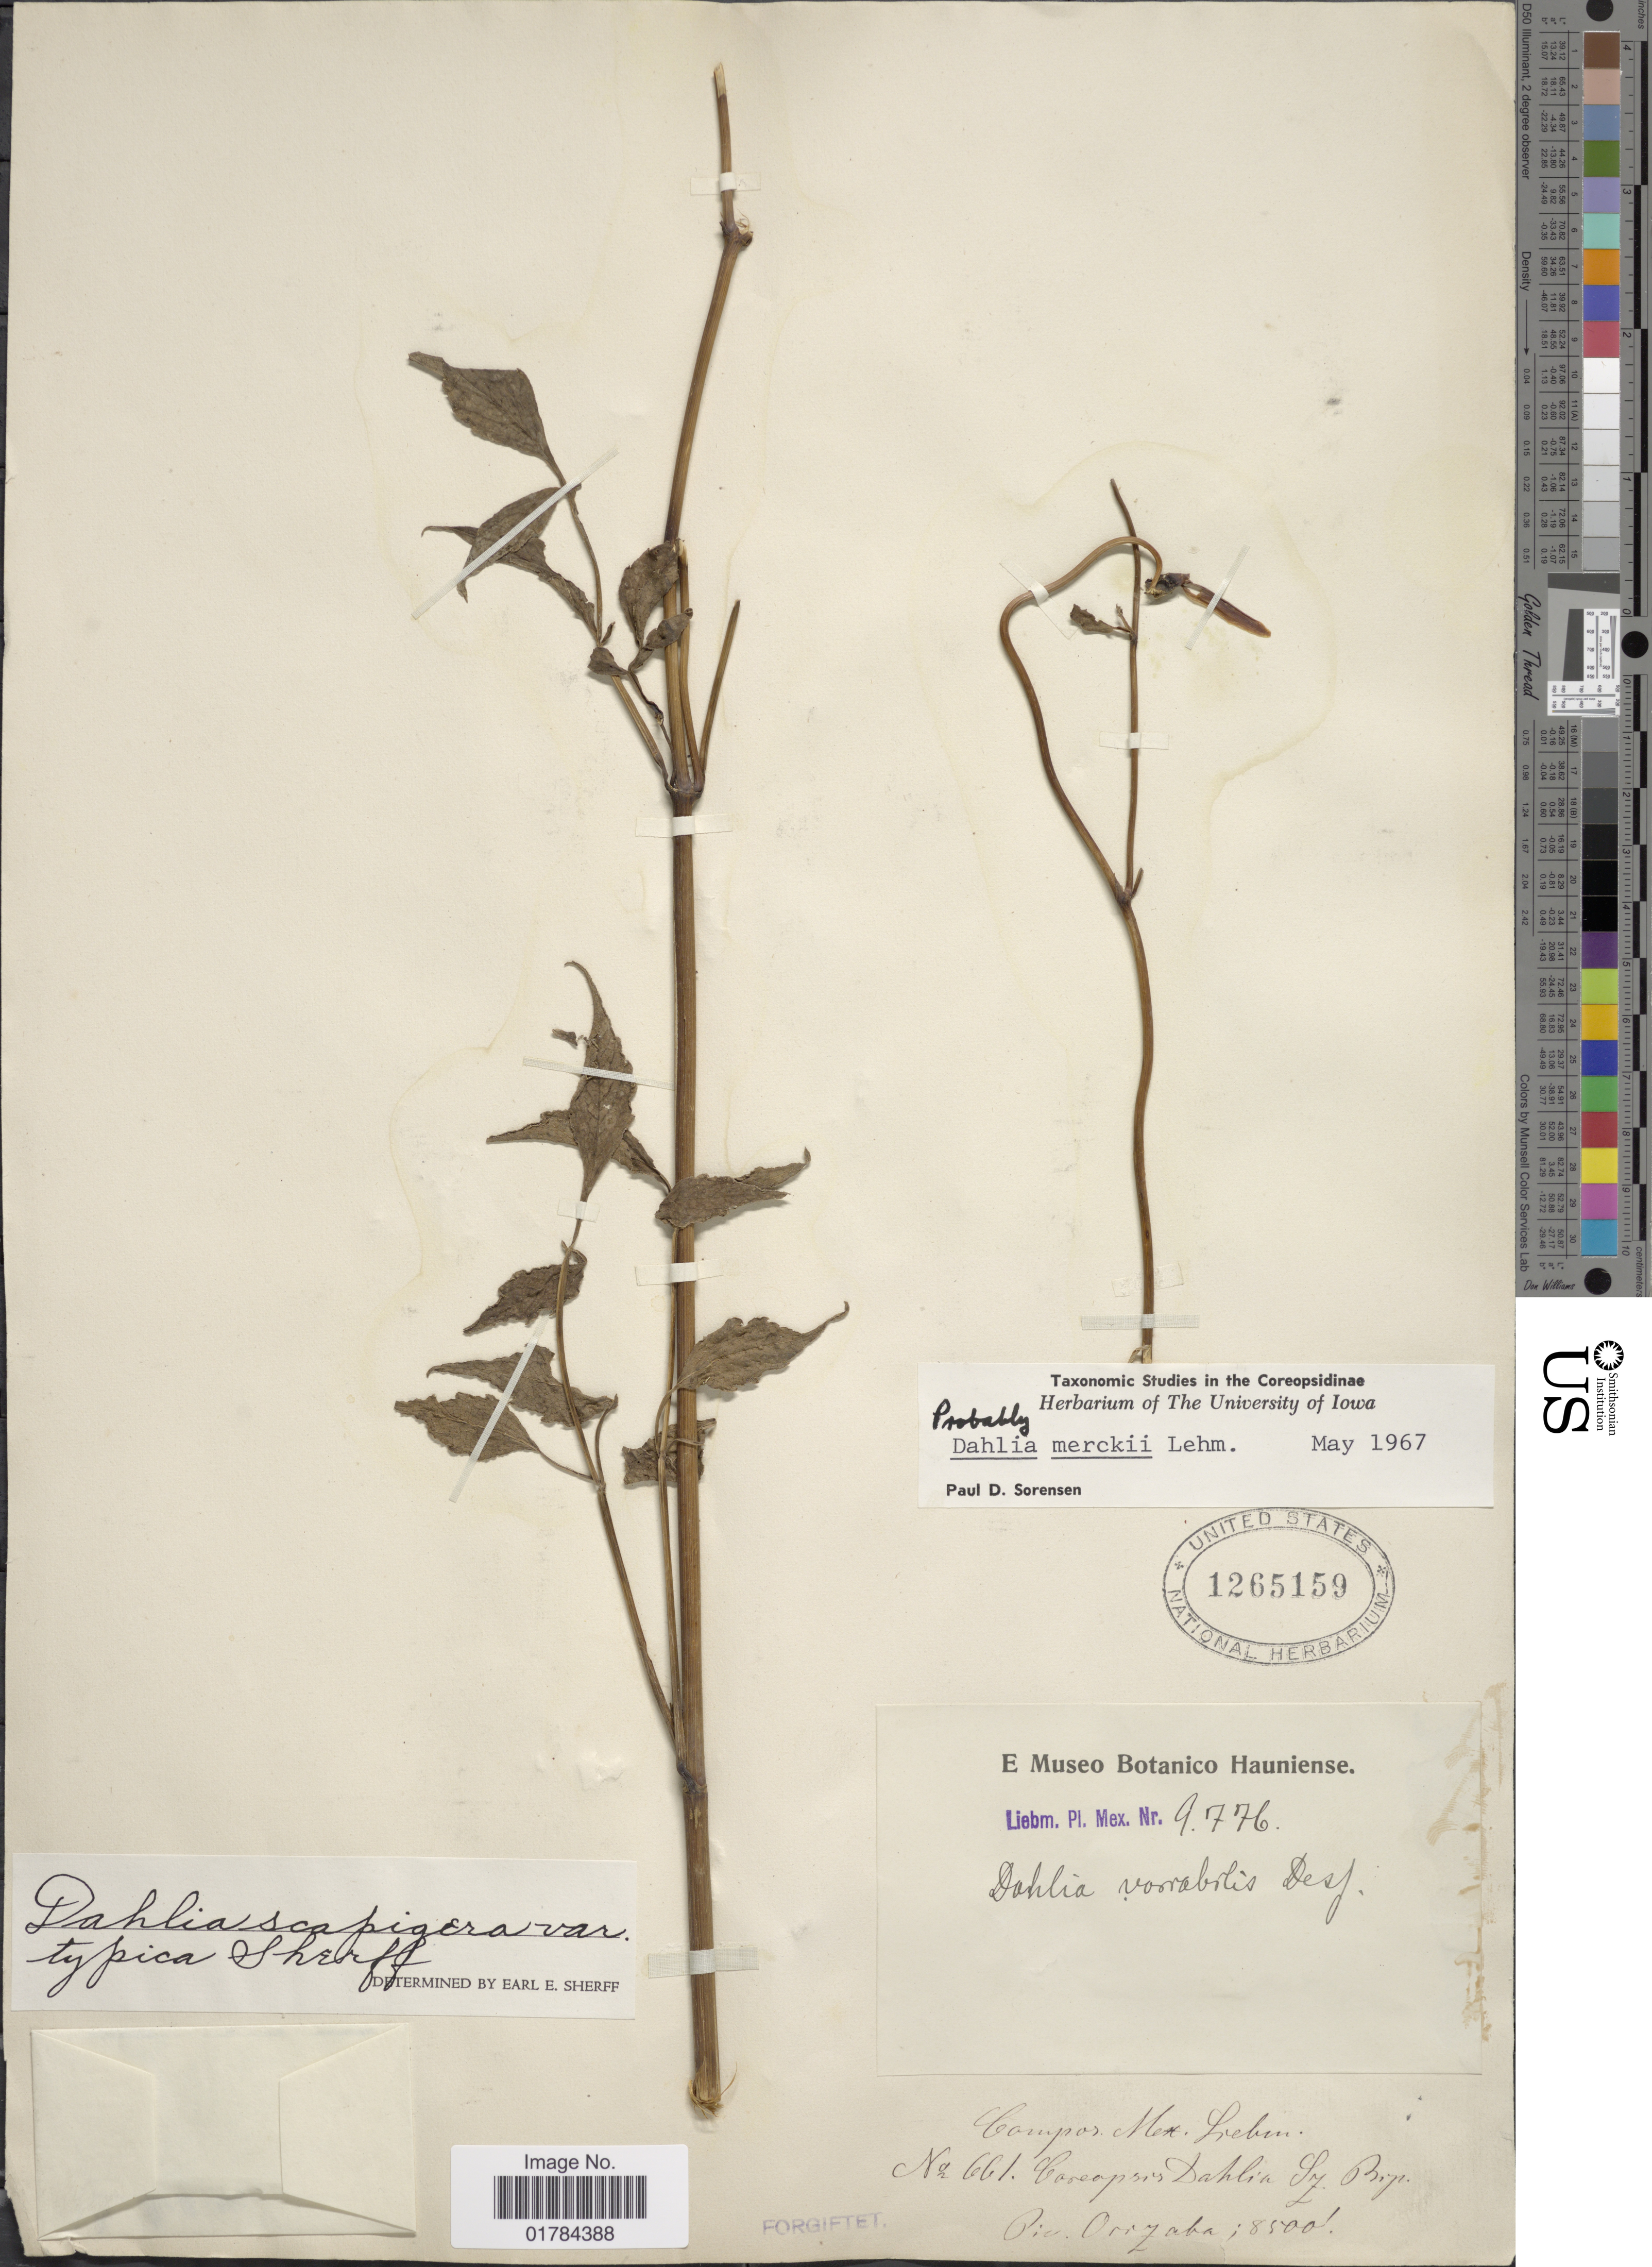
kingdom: Plantae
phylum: Tracheophyta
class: Magnoliopsida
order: Asterales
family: Asteraceae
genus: Dahlia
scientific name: Dahlia merckii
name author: Lehm.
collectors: Liebmann, --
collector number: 977b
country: Mexico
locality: Piv. Orizaba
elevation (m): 2591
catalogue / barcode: US 1265159